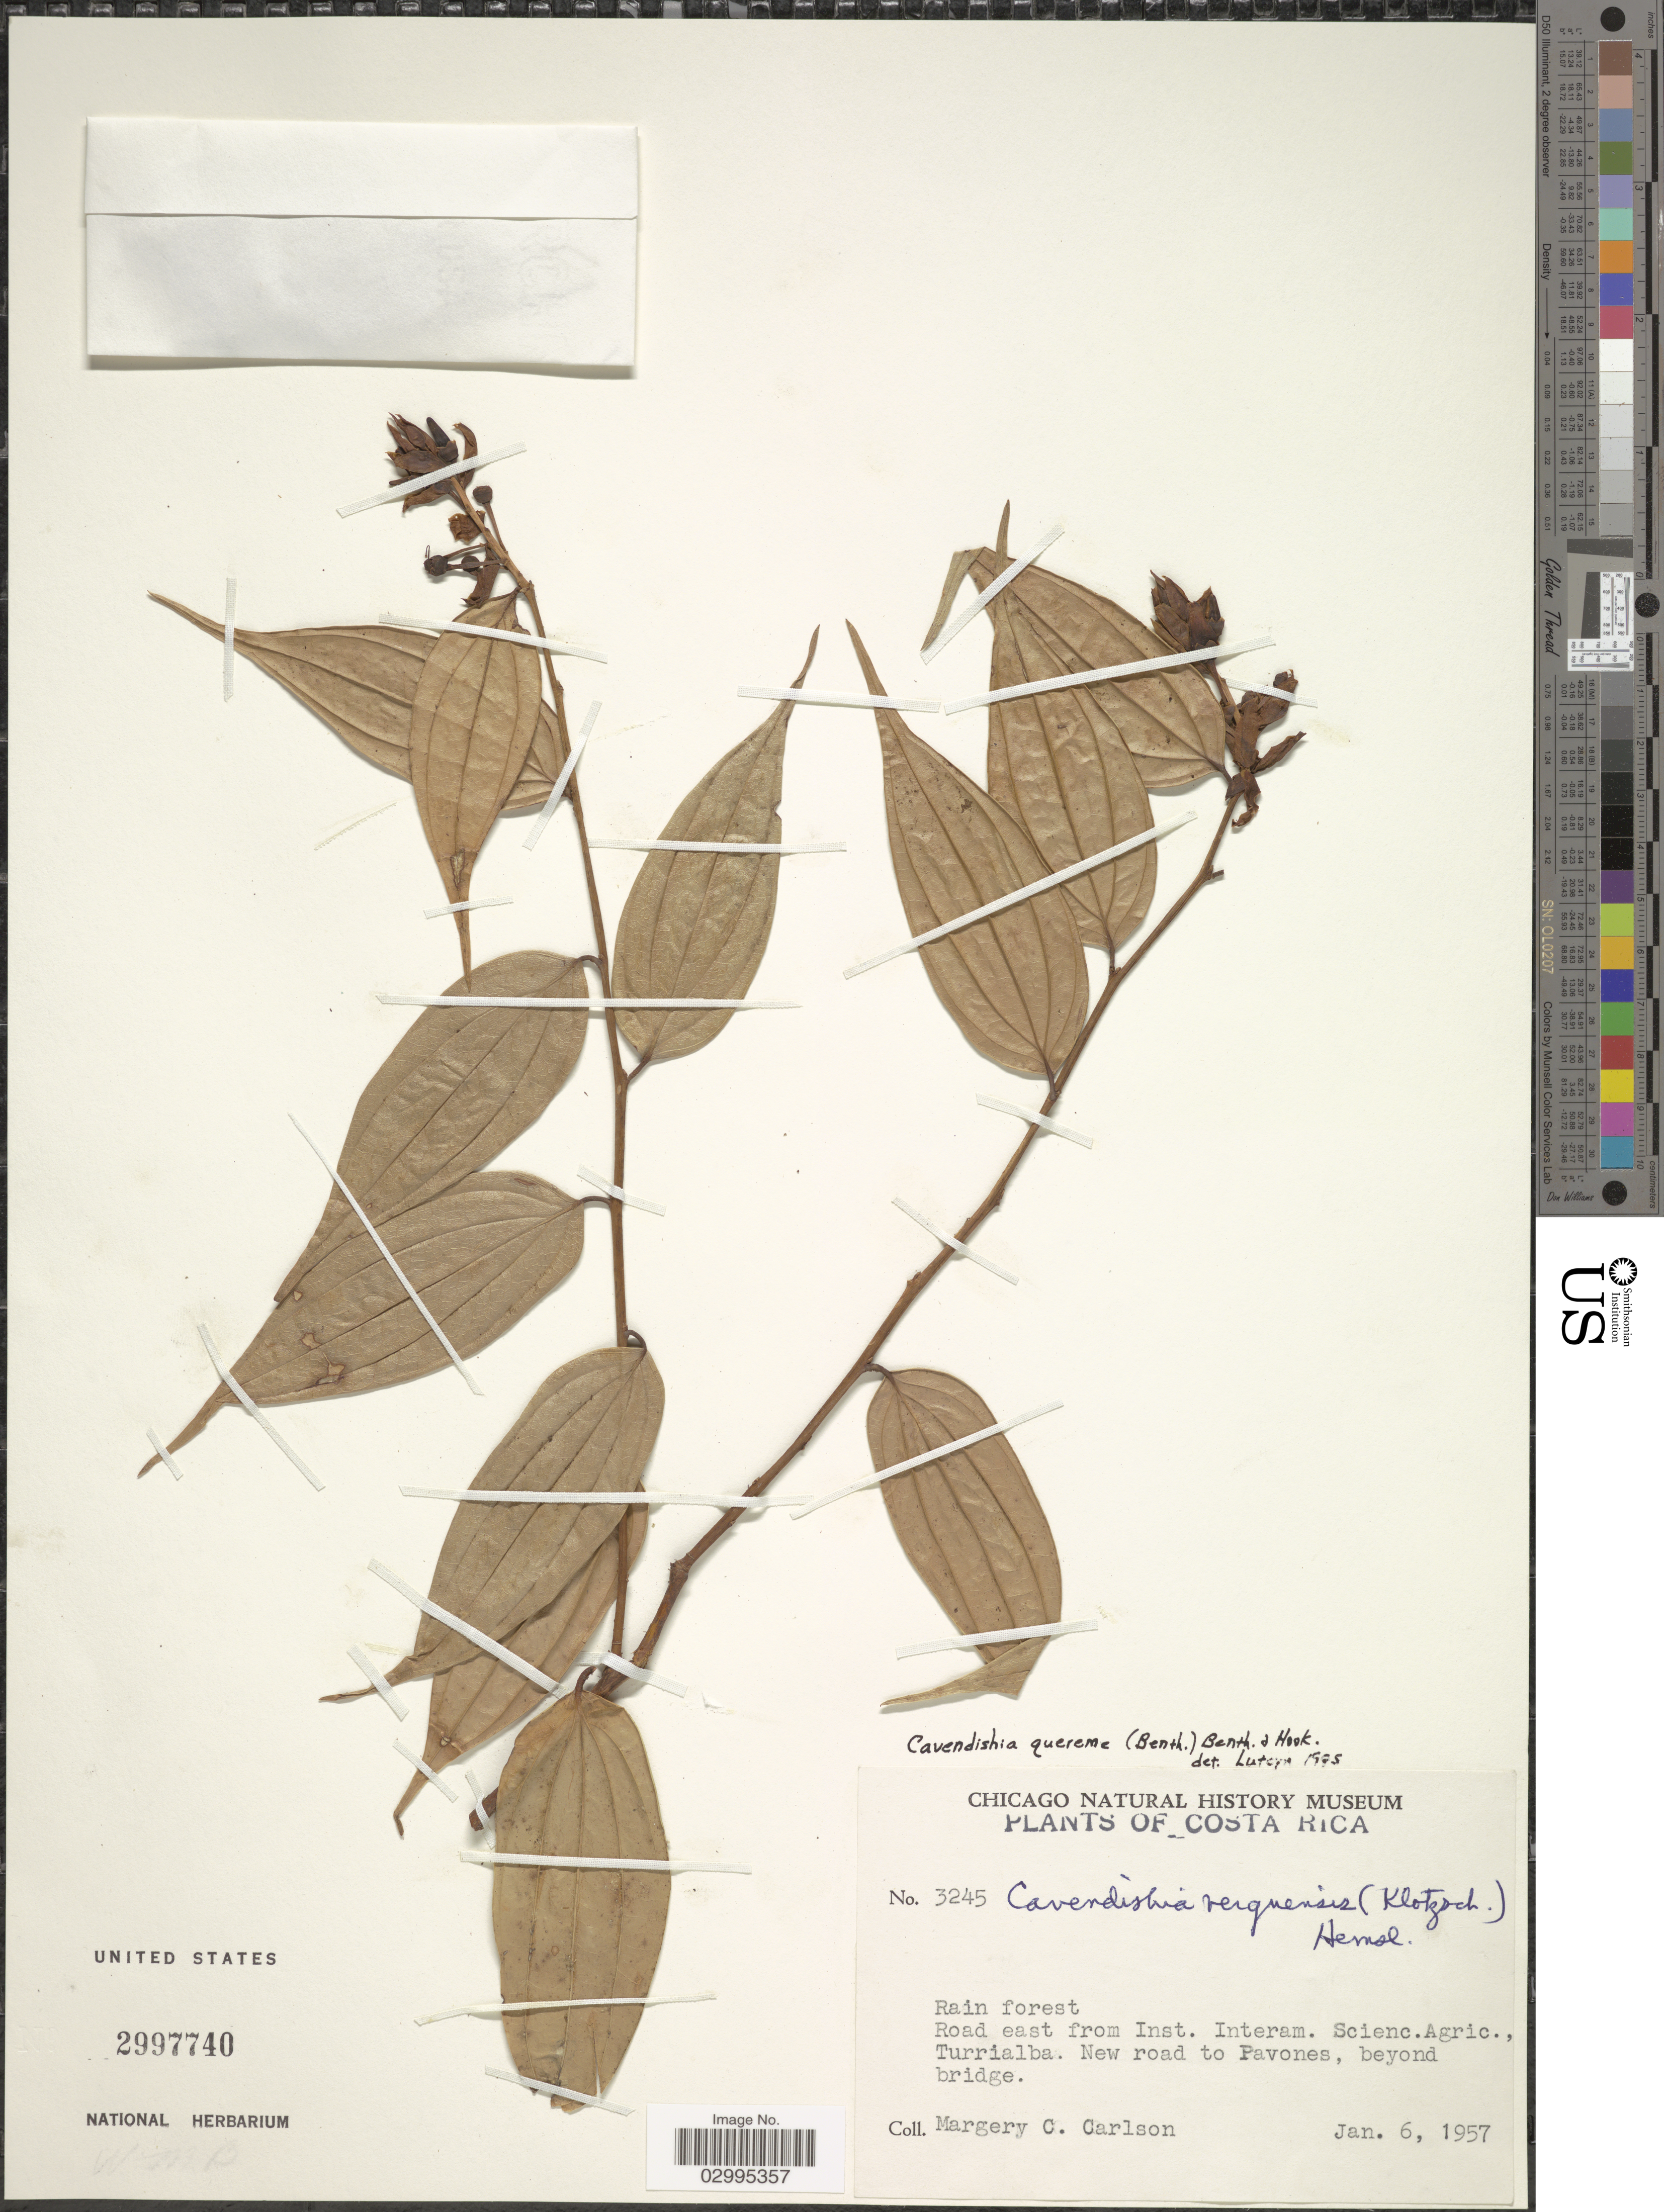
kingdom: Plantae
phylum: Tracheophyta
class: Magnoliopsida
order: Ericales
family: Ericaceae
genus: Cavendishia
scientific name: Cavendishia quereme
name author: (Kunth) Benth. & Hook. f.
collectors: M. C. Carlson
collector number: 3245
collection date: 1957-01-06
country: Costa Rica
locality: Road east from Inst. Interam. Scienc. Agric. Turrialba. New road to Pavones, beyond bridge.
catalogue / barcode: US 2997740